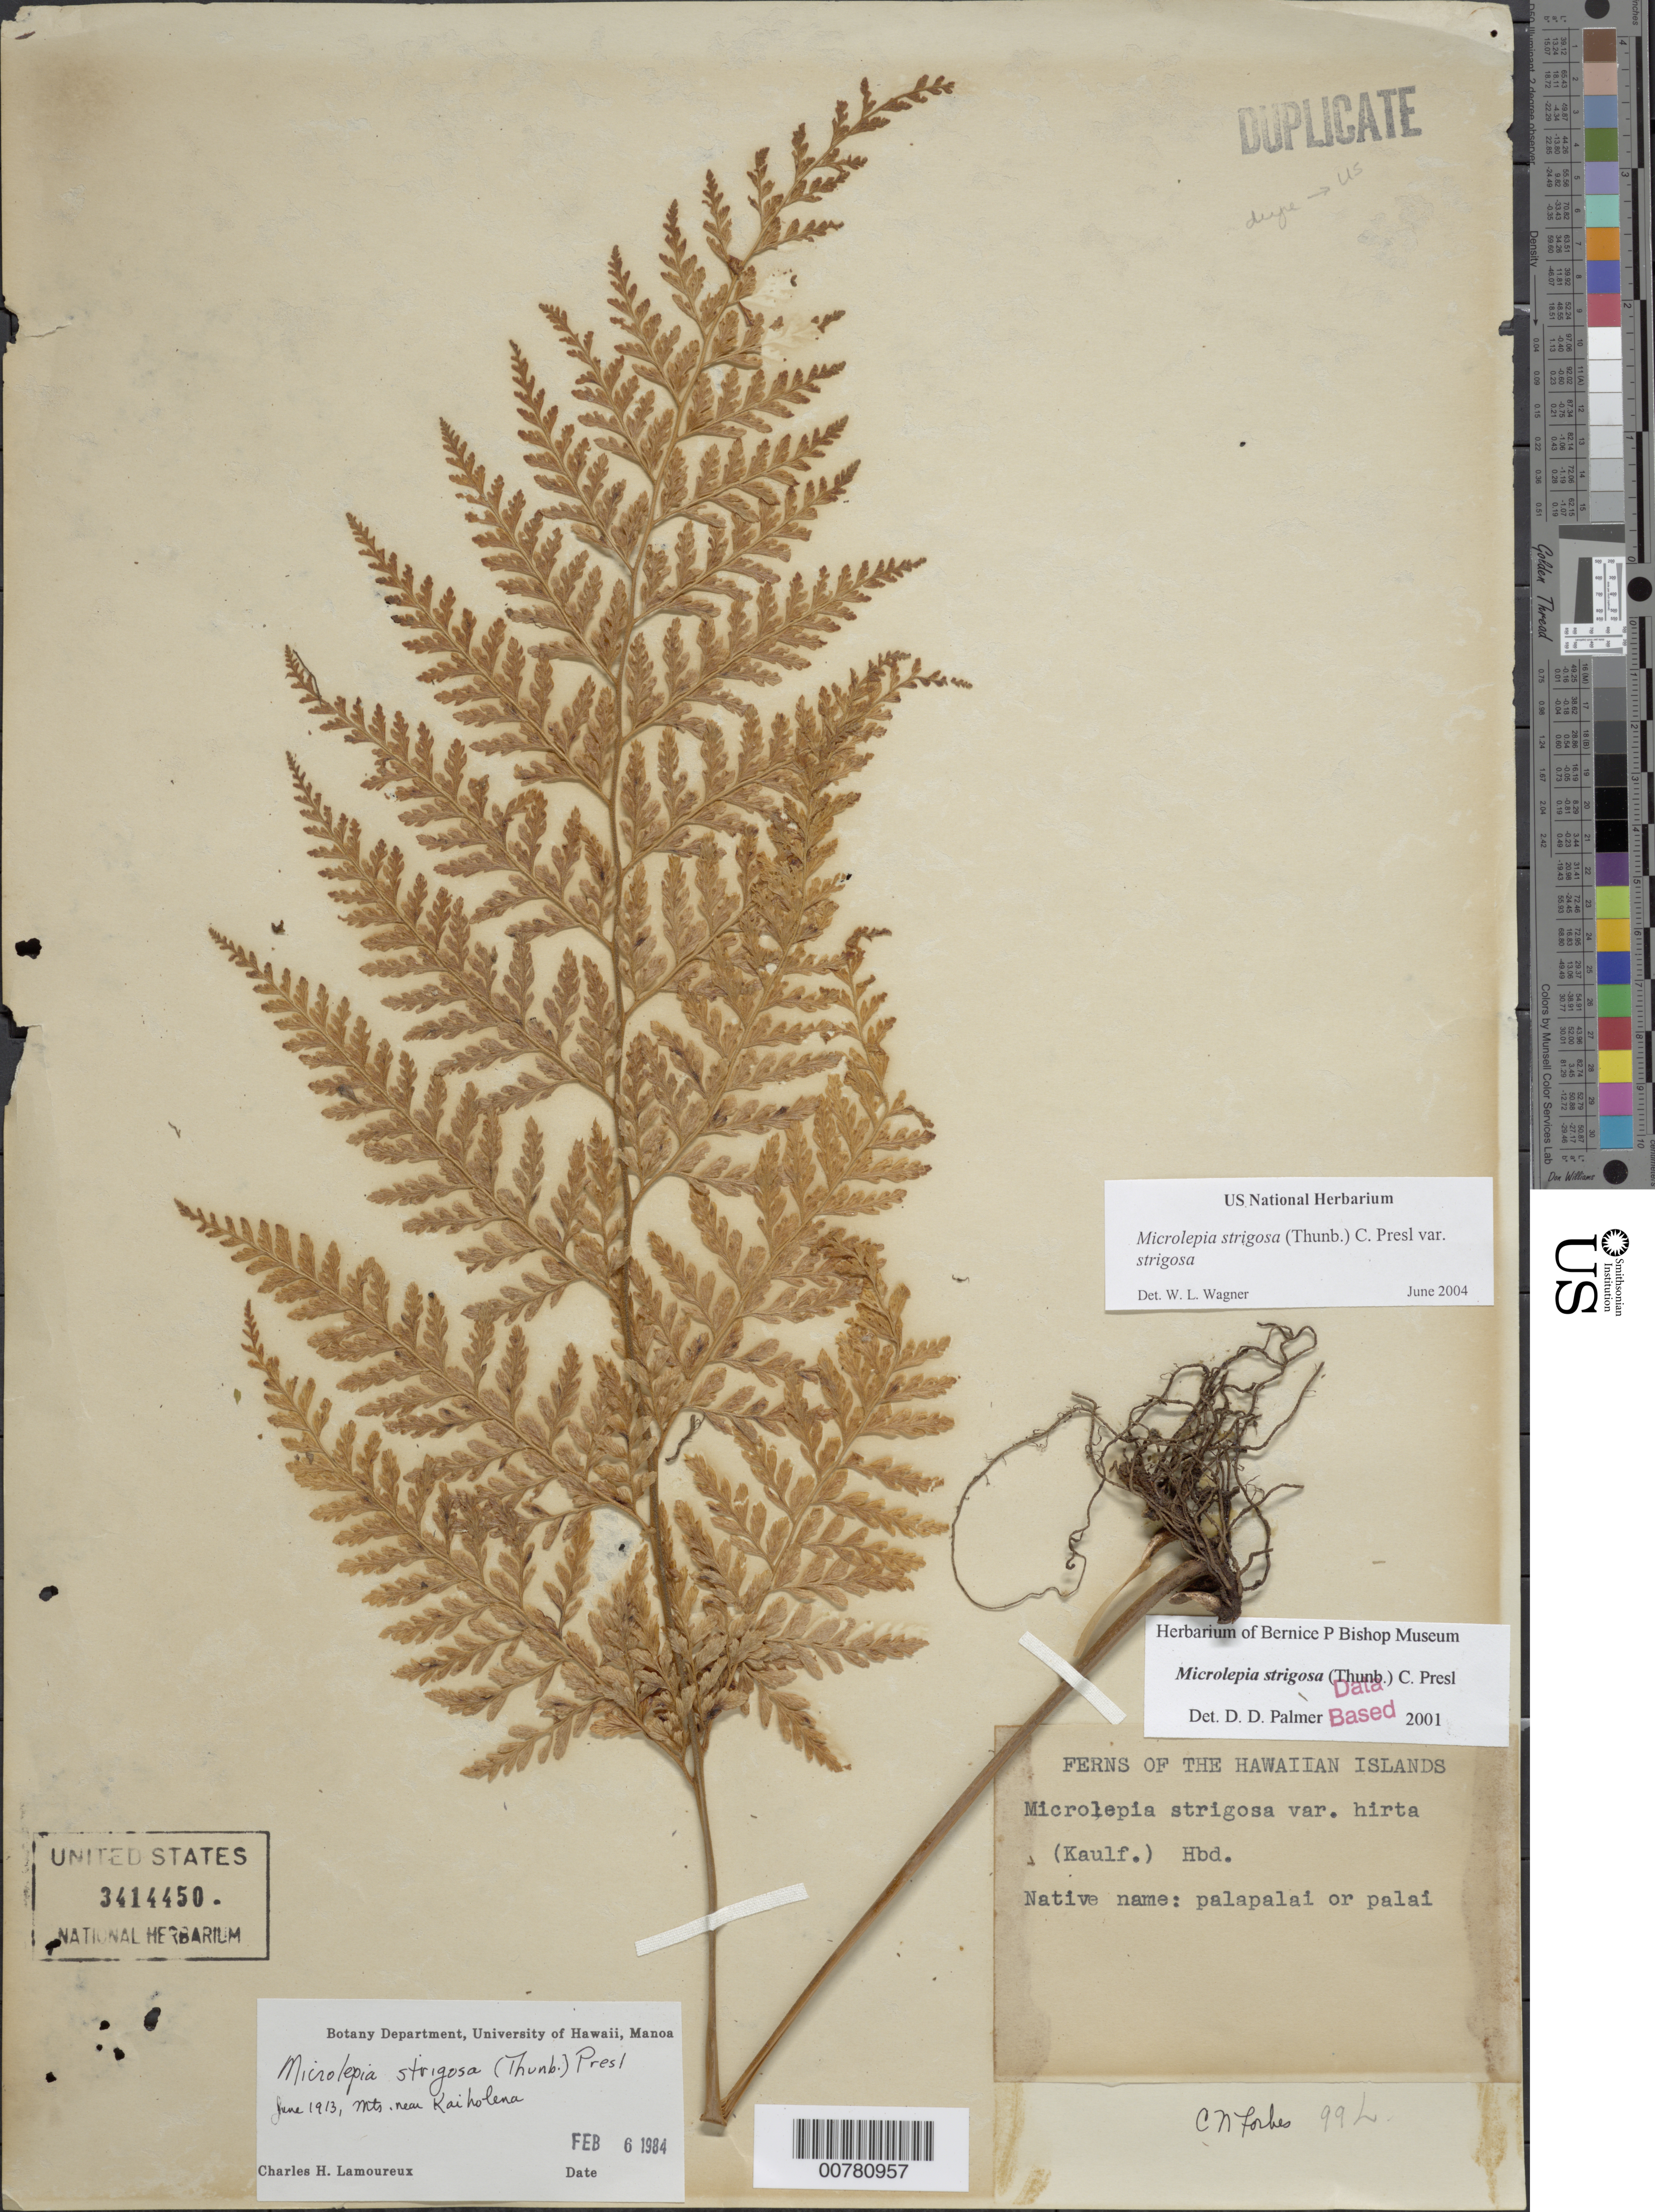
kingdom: Plantae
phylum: Tracheophyta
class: Polypodiopsida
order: Polypodiales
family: Dennstaedtiaceae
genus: Microlepia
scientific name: Microlepia strigosa var. strigosa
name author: (Thunb.) C. Presl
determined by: Wagner, W. L., (BOT), Smithsonian Institution - National Museum of Natural History (UNITED STATES)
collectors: C. N. Forbes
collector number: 99.L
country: United States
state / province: Hawaii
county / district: Maui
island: Lana'i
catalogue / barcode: US 3414450